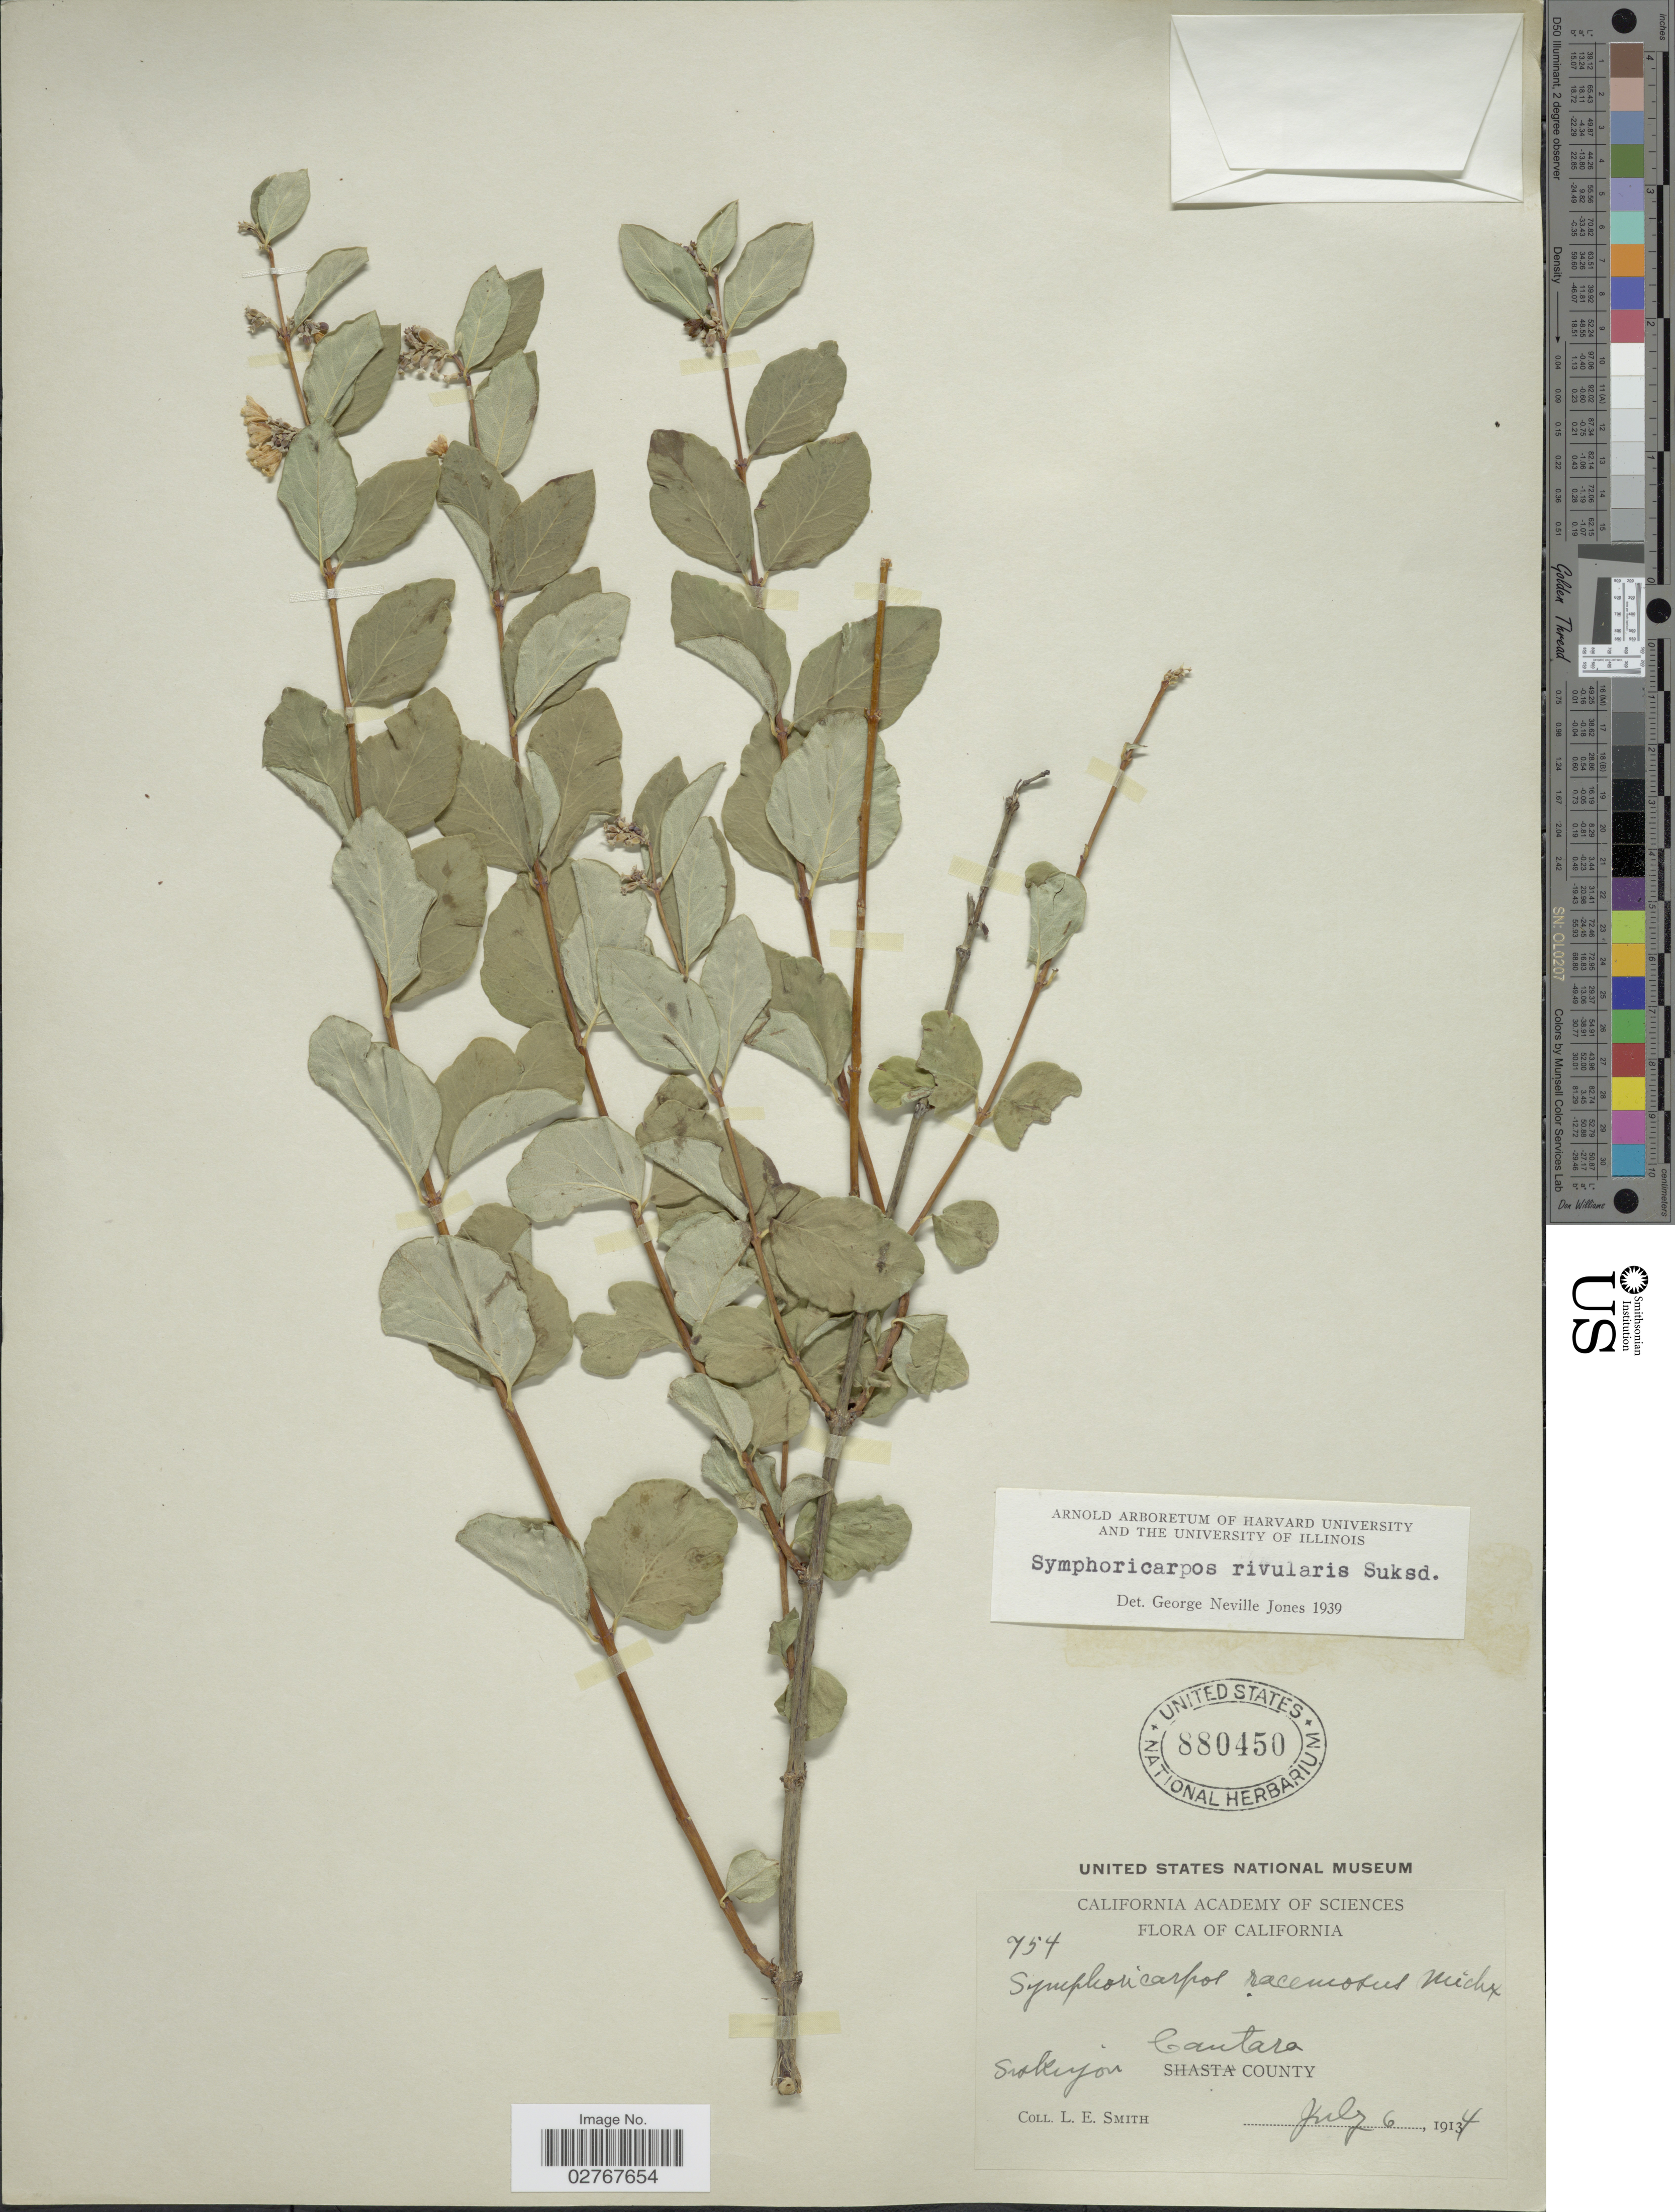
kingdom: Plantae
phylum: Tracheophyta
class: Magnoliopsida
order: Dipsacales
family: Caprifoliaceae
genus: Symphoricarpos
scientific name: Symphoricarpos rivularis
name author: Suksd.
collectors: L. E. Smith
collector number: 754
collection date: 1914-07-06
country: United States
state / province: California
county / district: Siskiyou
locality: Siskiyou, Cantara County.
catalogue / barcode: US 880450